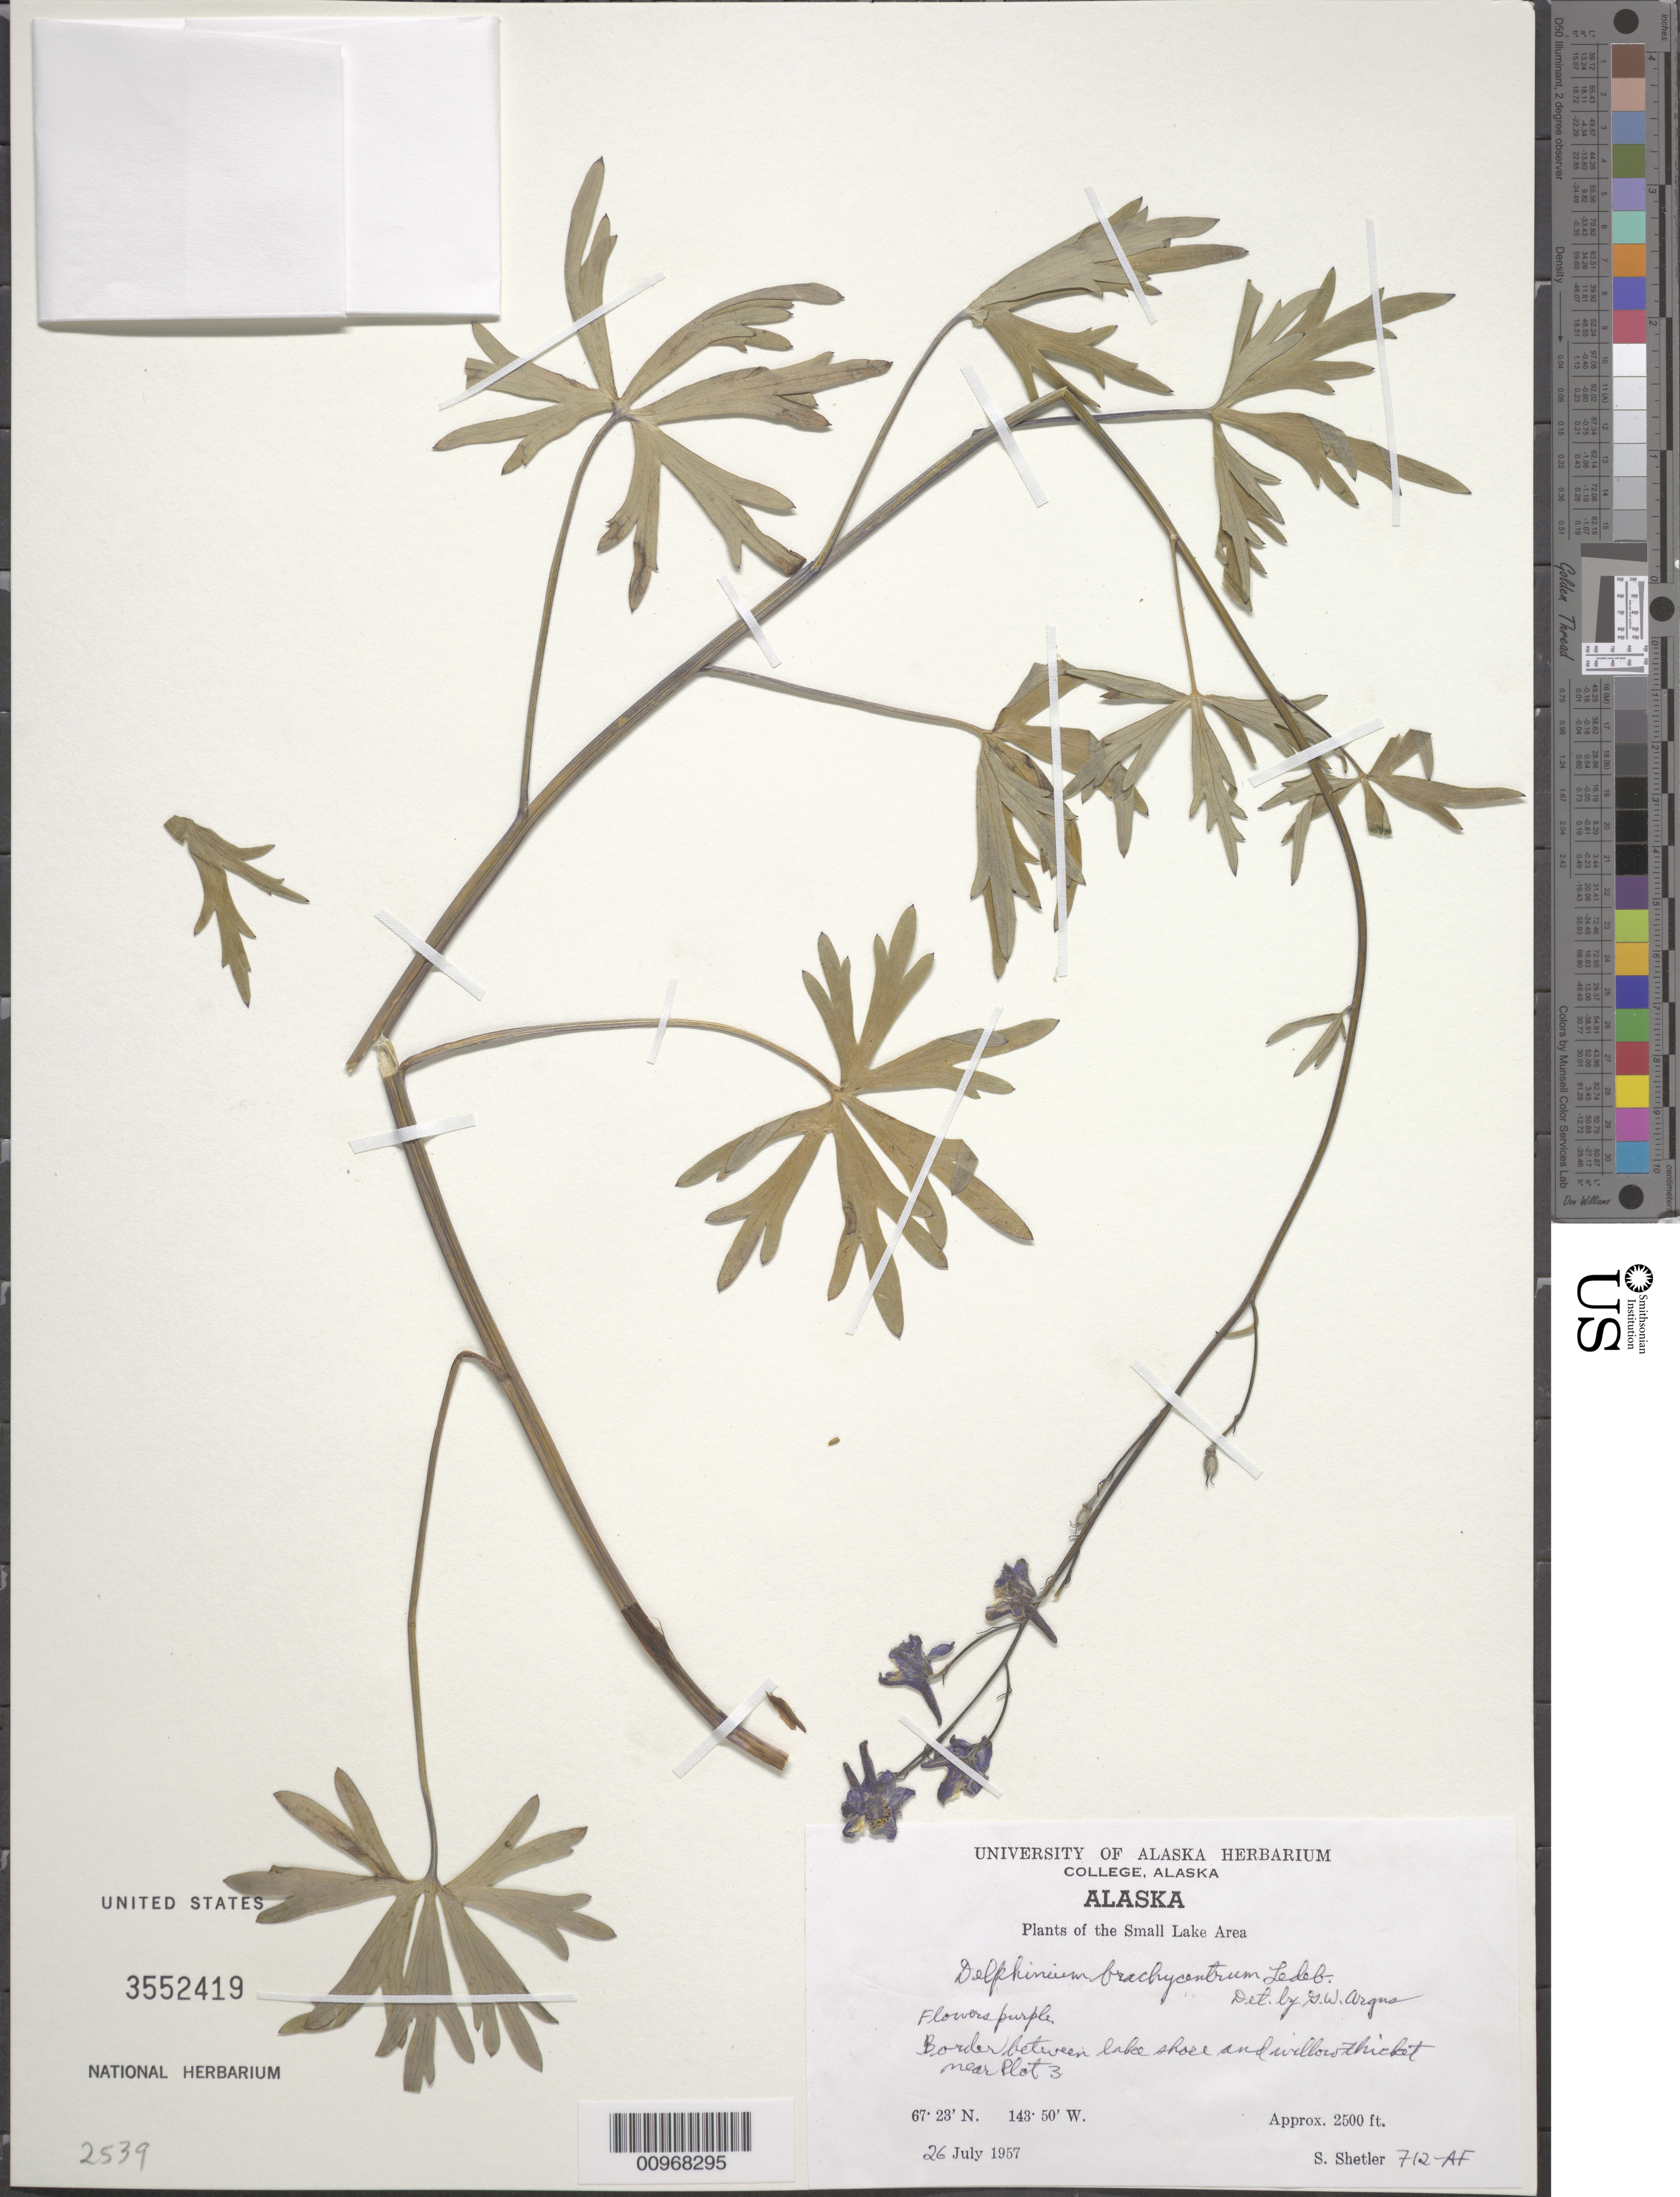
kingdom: Plantae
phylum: Tracheophyta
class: Magnoliopsida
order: Ranunculales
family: Ranunculaceae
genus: Delphinium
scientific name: Delphinium brachycentrum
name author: Ledeb.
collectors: S. Shetler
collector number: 712-AF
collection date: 1957-07-26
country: United States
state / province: Alaska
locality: Small Lake Area. Border between lake shore and willow thicket near Plot 3.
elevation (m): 762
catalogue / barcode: US 3552419